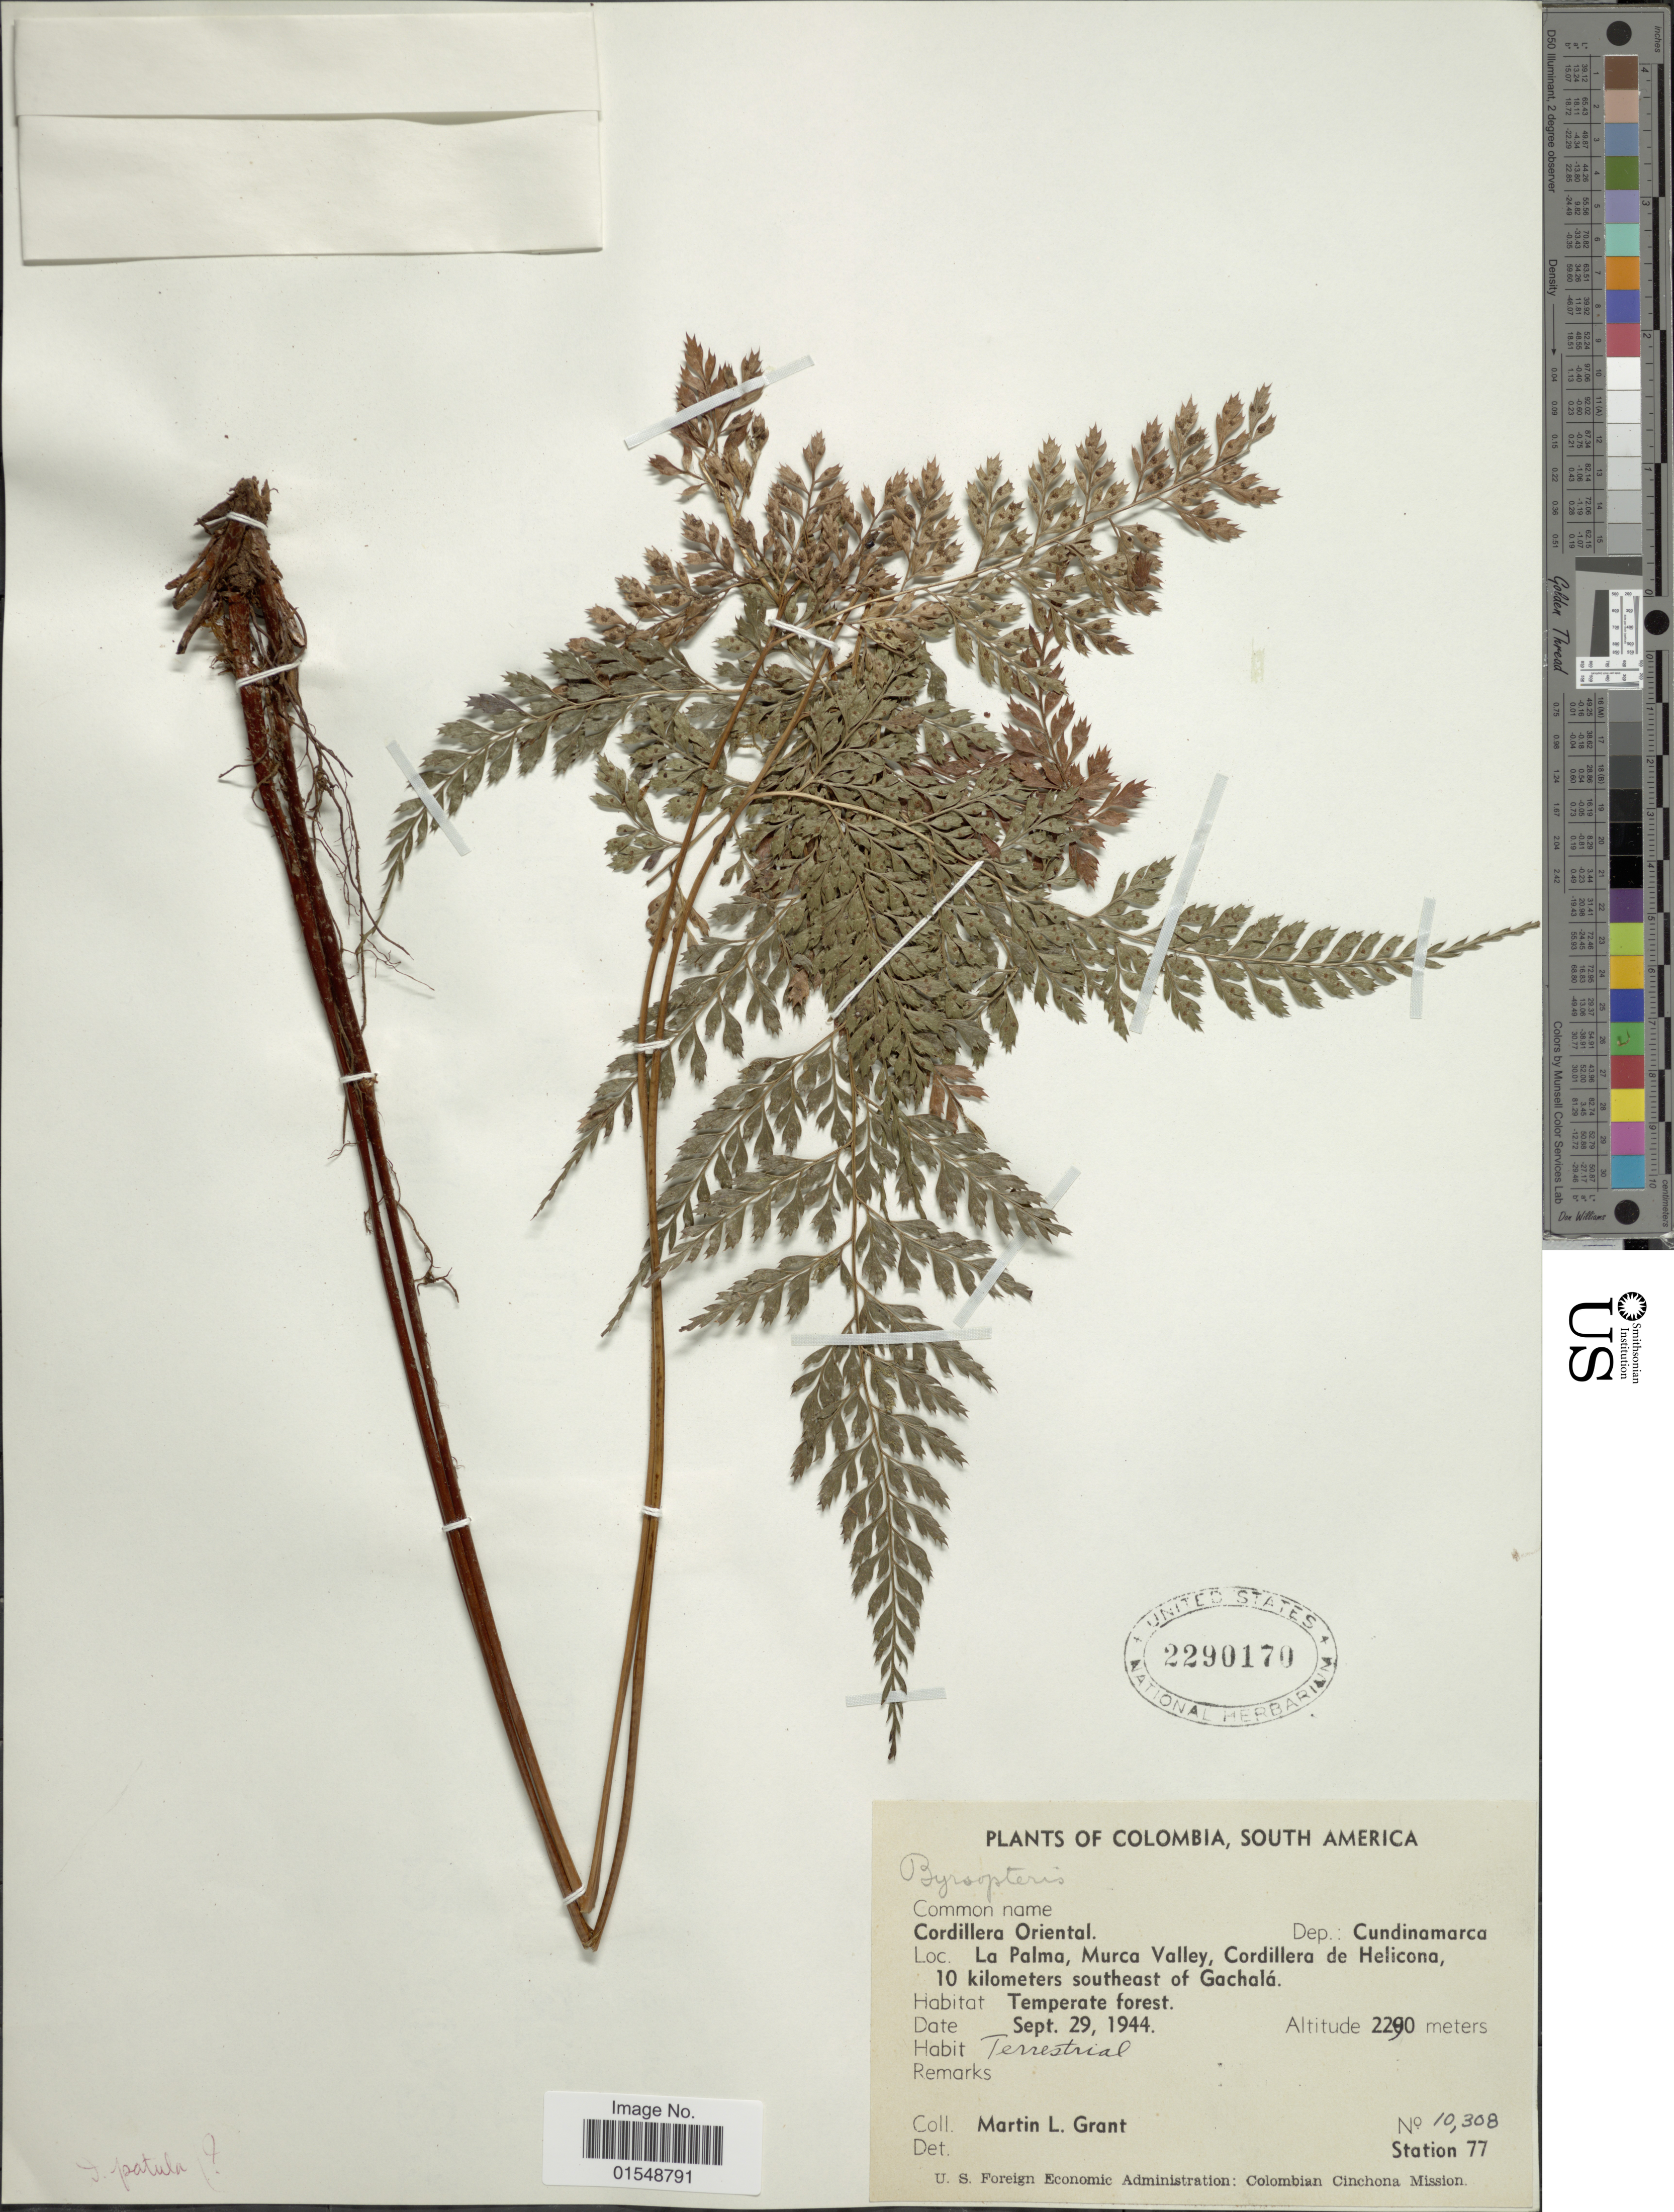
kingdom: Plantae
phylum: Tracheophyta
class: Polypodiopsida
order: Polypodiales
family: Dryopteridaceae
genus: Arachniodes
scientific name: Arachniodes denticulata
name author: (Sw.) Ching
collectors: M. L. Grant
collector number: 10308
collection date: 1944-09-29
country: Colombia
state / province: Cundinamarca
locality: South America, Cordillera Oriental, La Palma, Murca valley, Cordillera de Helicona, 10 kilometers southeast of Goachalá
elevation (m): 2290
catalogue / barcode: US 2290170